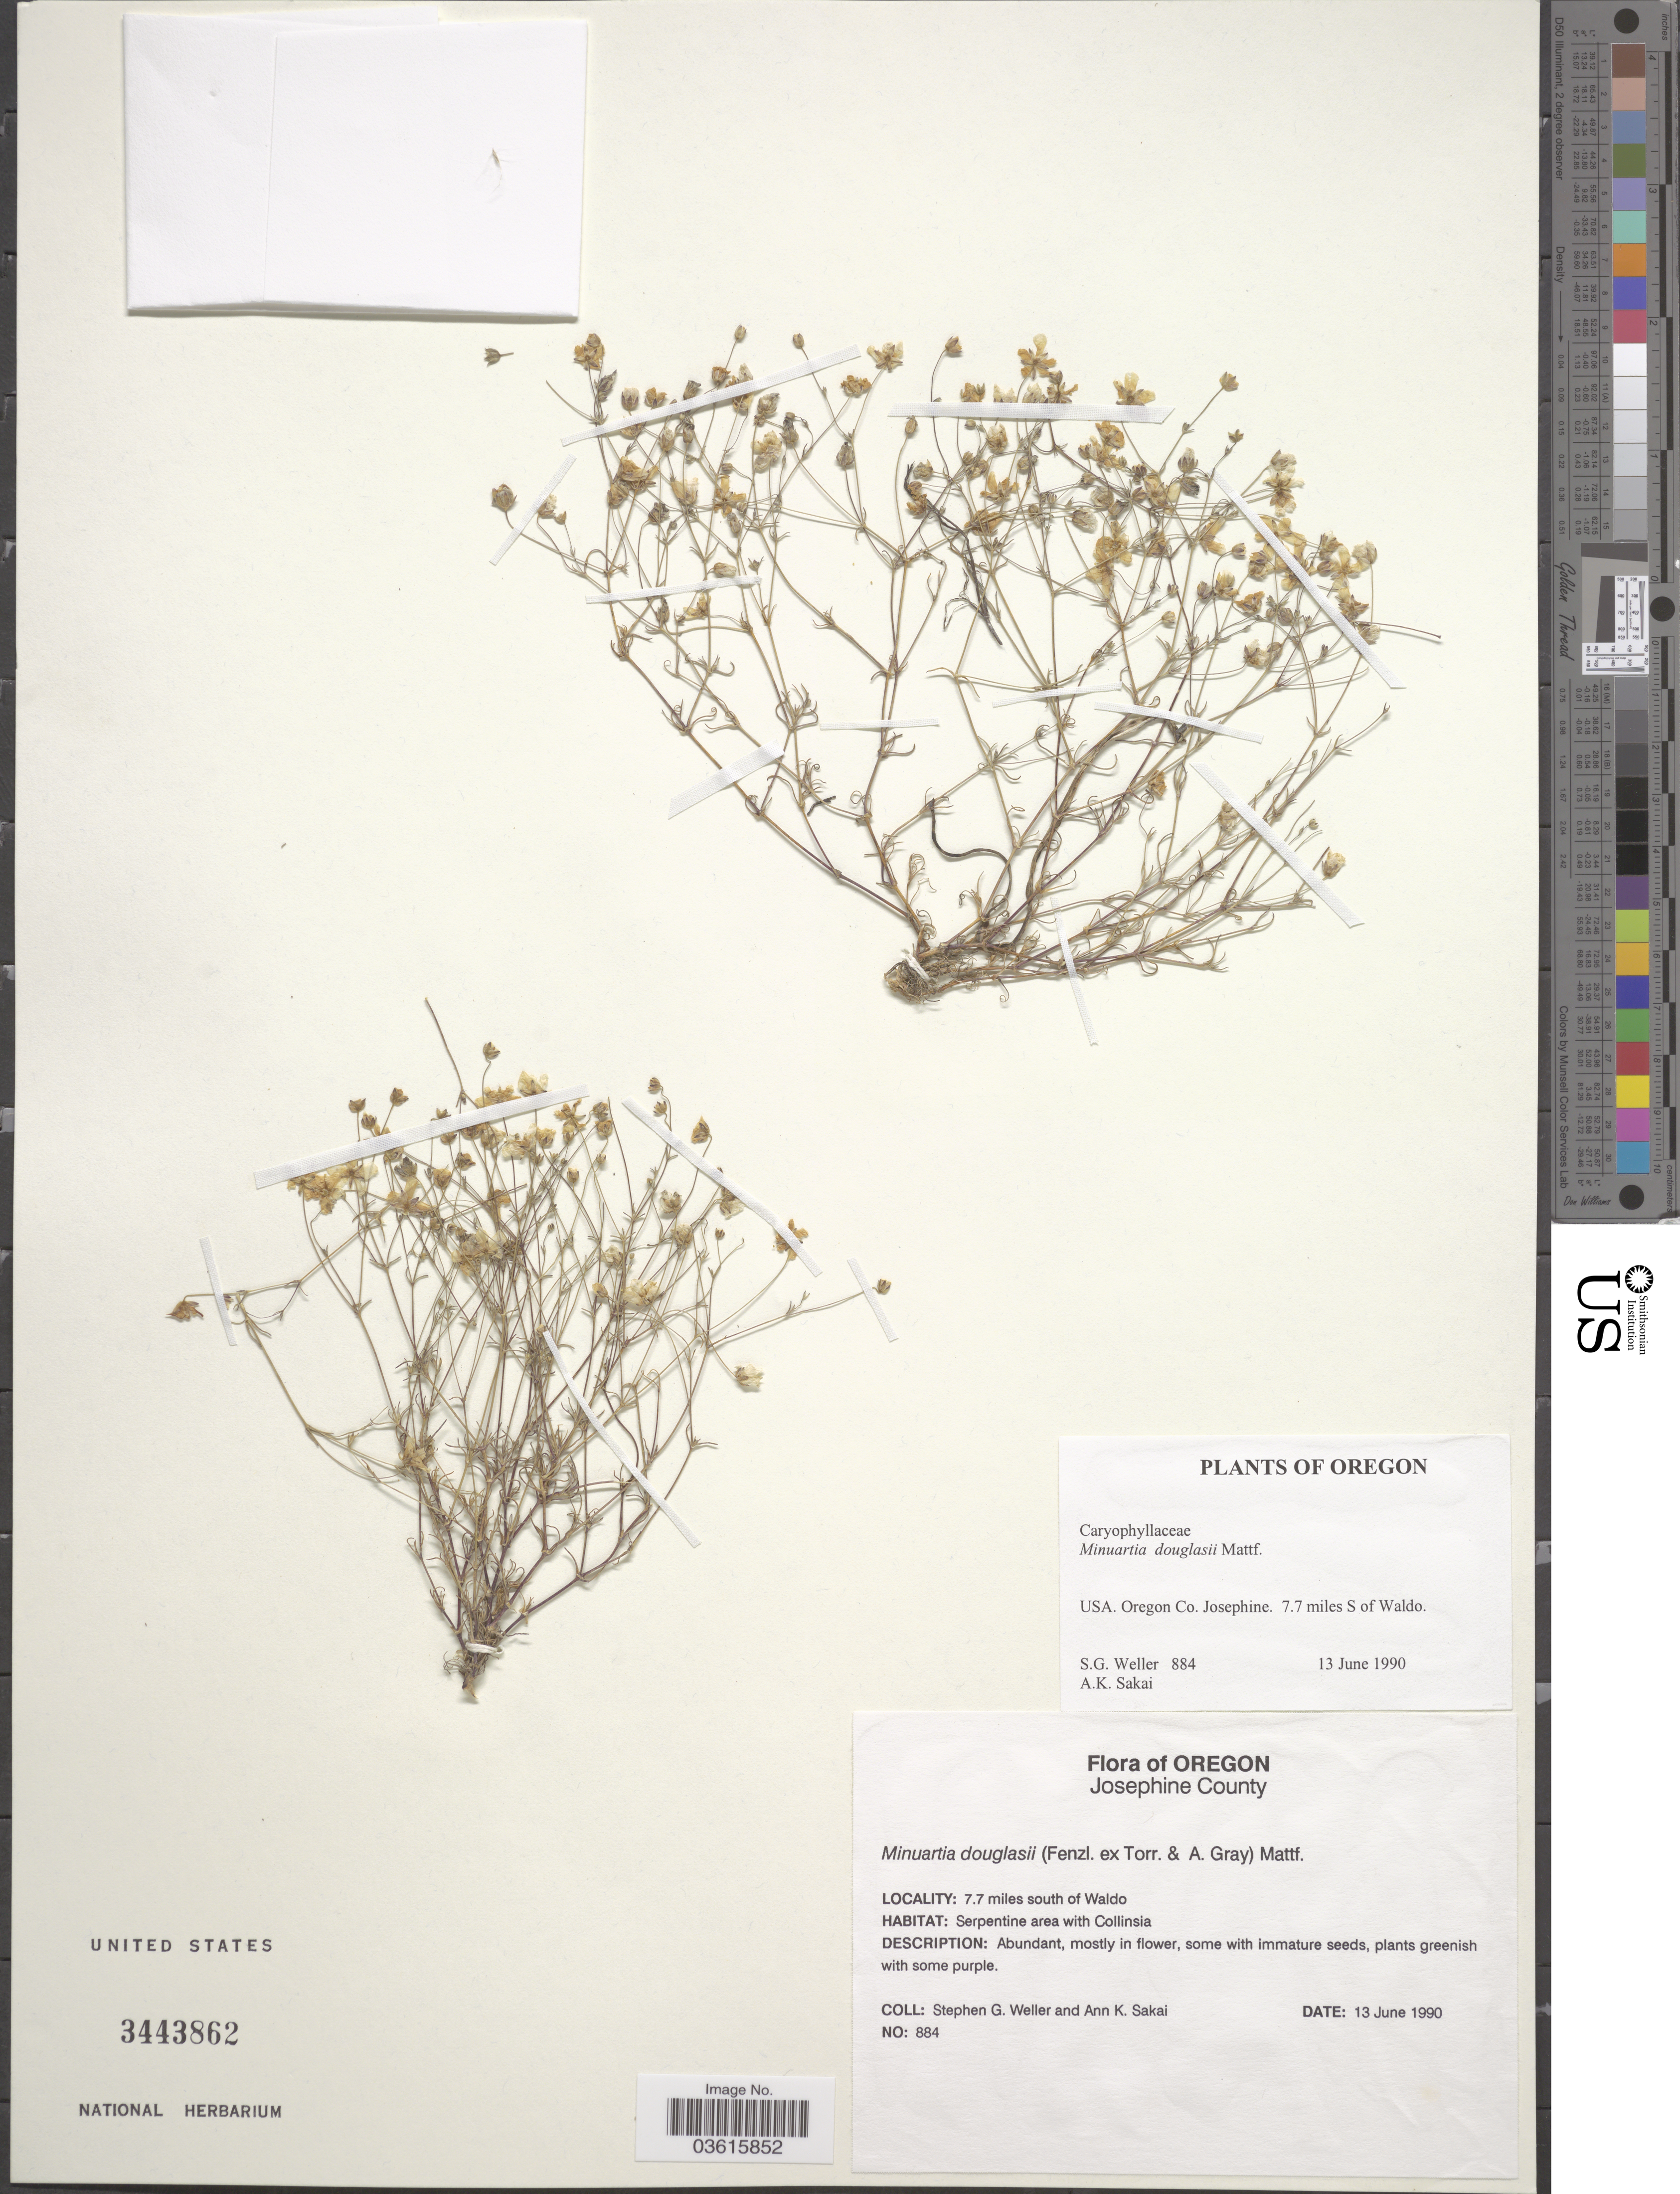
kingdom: Plantae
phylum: Tracheophyta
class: Magnoliopsida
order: Caryophyllales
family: Caryophyllaceae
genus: Minuartia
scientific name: Minuartia douglasii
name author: Mattf.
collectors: S. G. Weller & A. Sakai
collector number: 884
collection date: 1990-06-13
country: United States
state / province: Oregon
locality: Josephine County. 7.7 miles south of Waldo.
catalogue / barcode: US 3443862